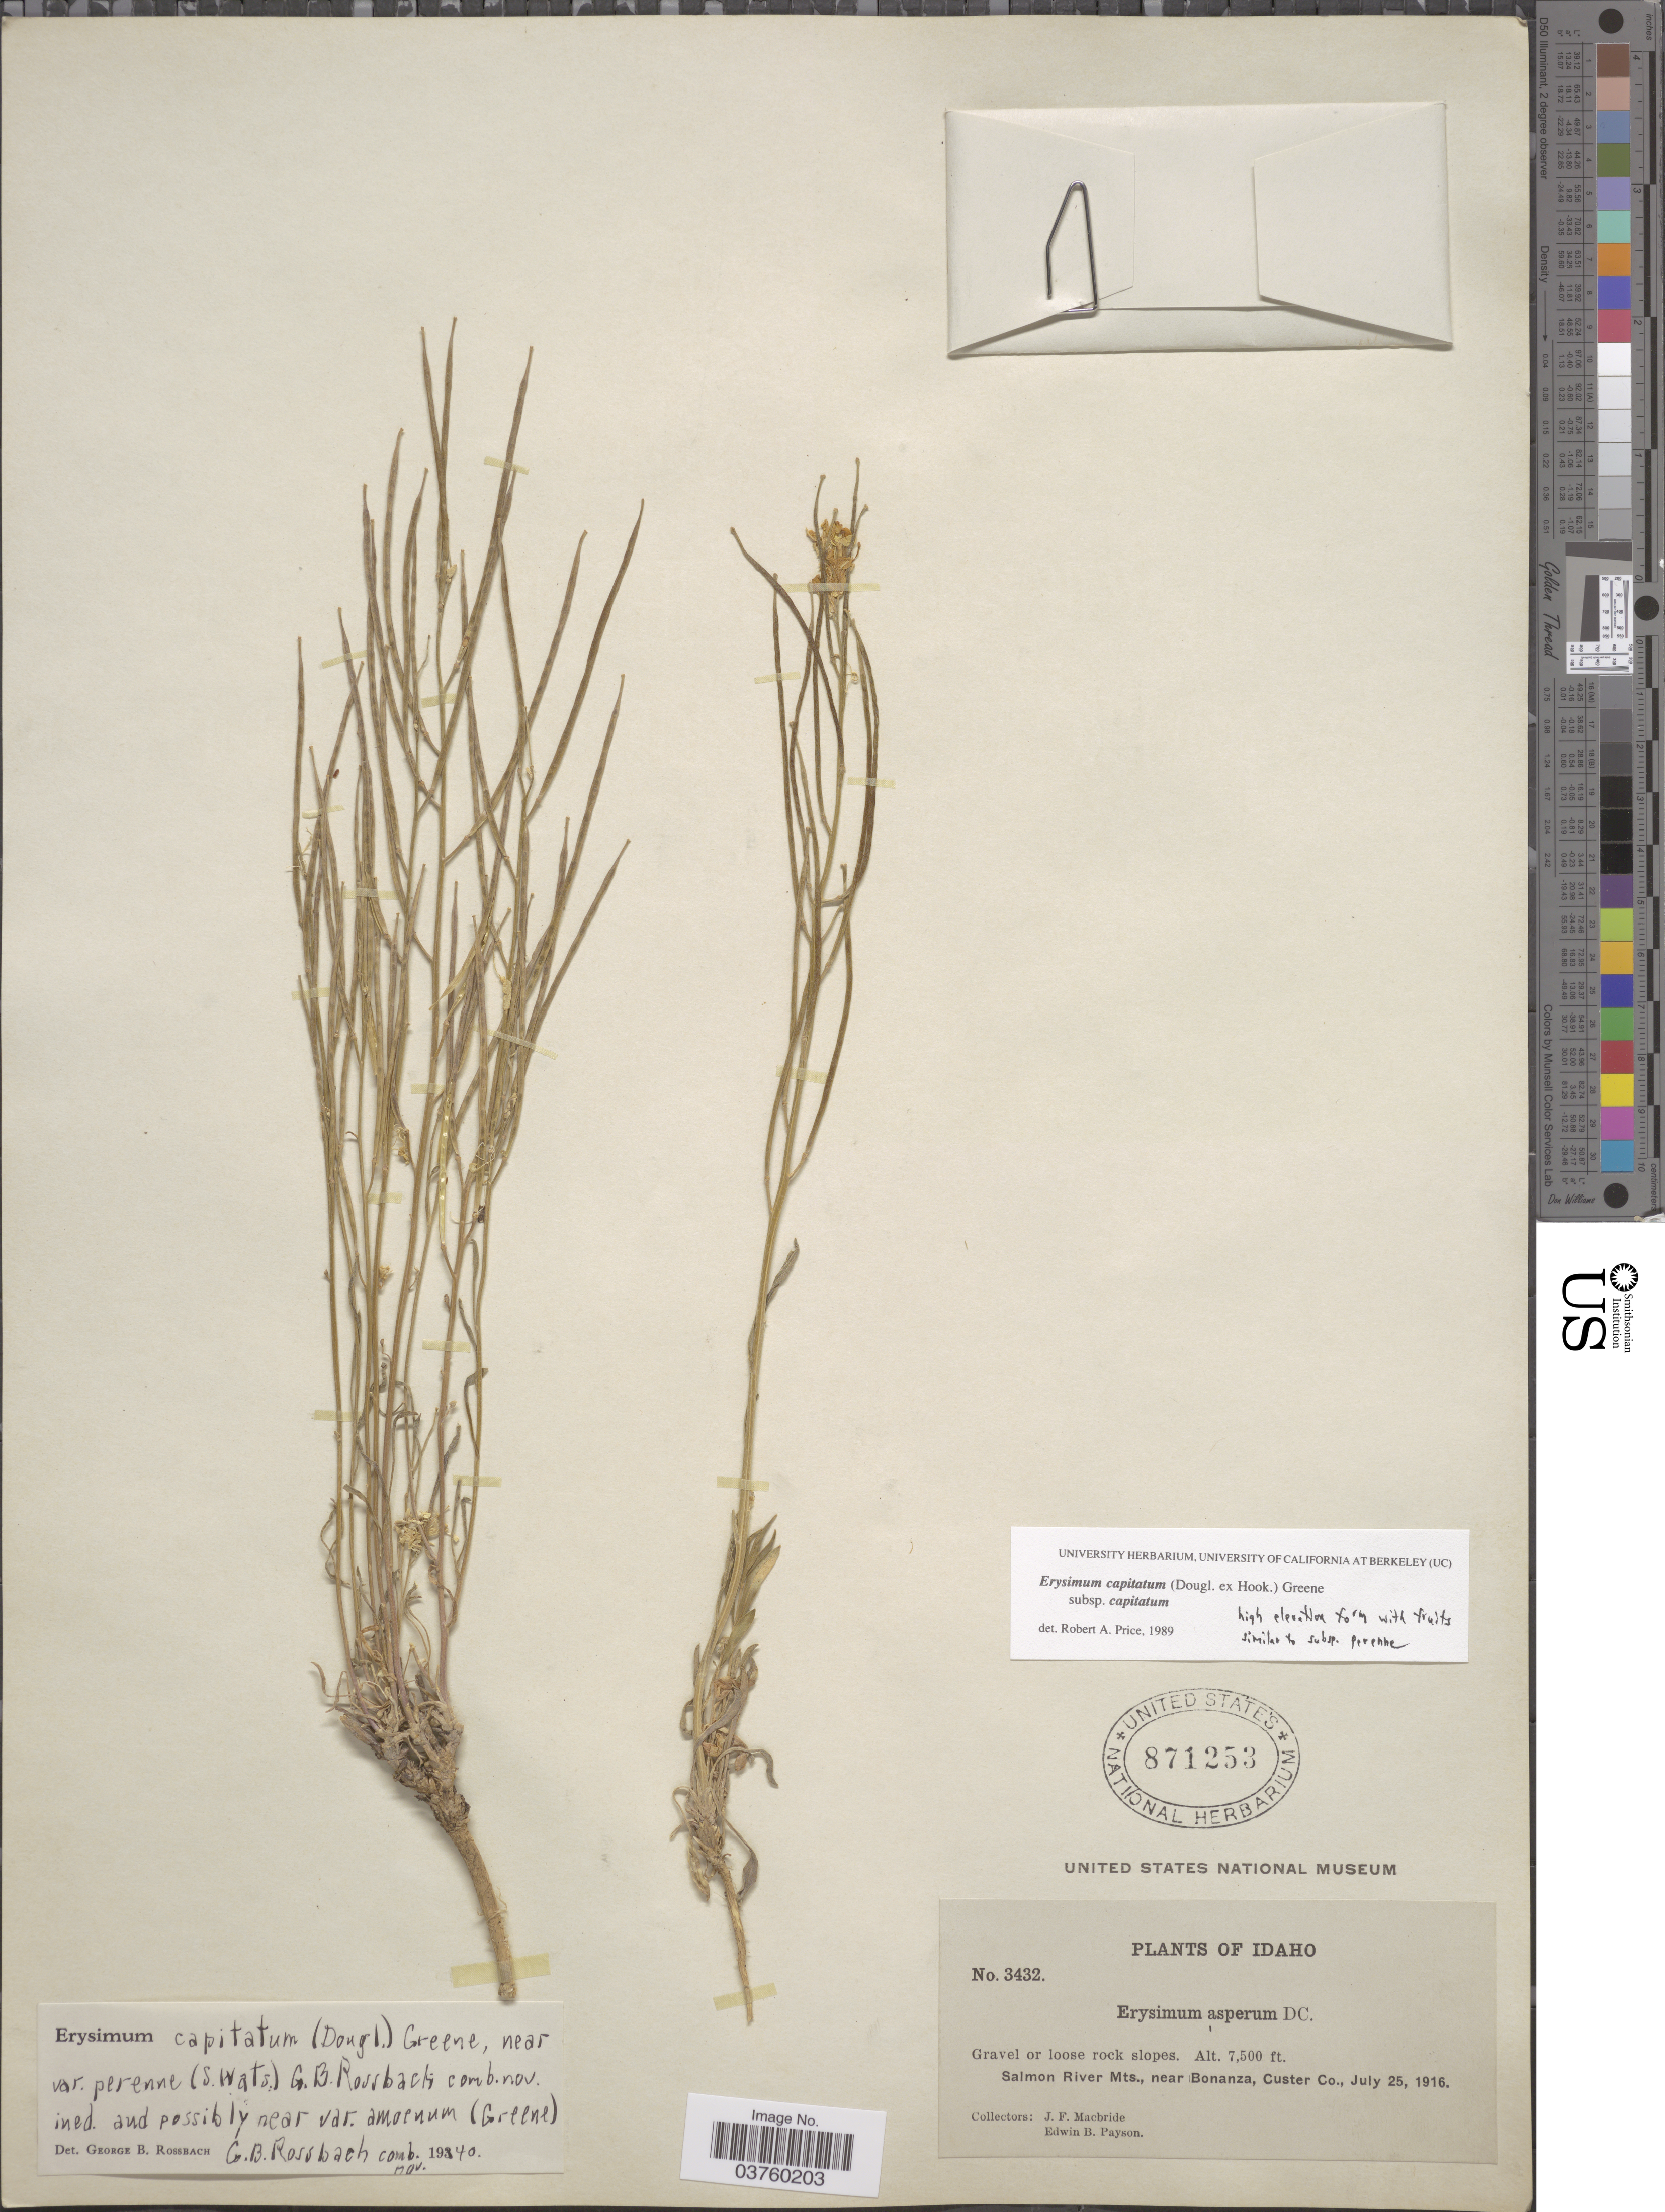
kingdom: Plantae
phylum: Tracheophyta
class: Magnoliopsida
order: Brassicales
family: Brassicaceae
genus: Erysimum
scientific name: Erysimum capitatum subsp. capitatum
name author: (Douglas ex Hook.) Greene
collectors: J. F. Macbride & E. B. Payson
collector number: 3432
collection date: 1916-07-25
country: United States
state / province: Idaho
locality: Salmon River Mts., near Bonanza, Custer Co.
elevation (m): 2286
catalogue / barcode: US 871253